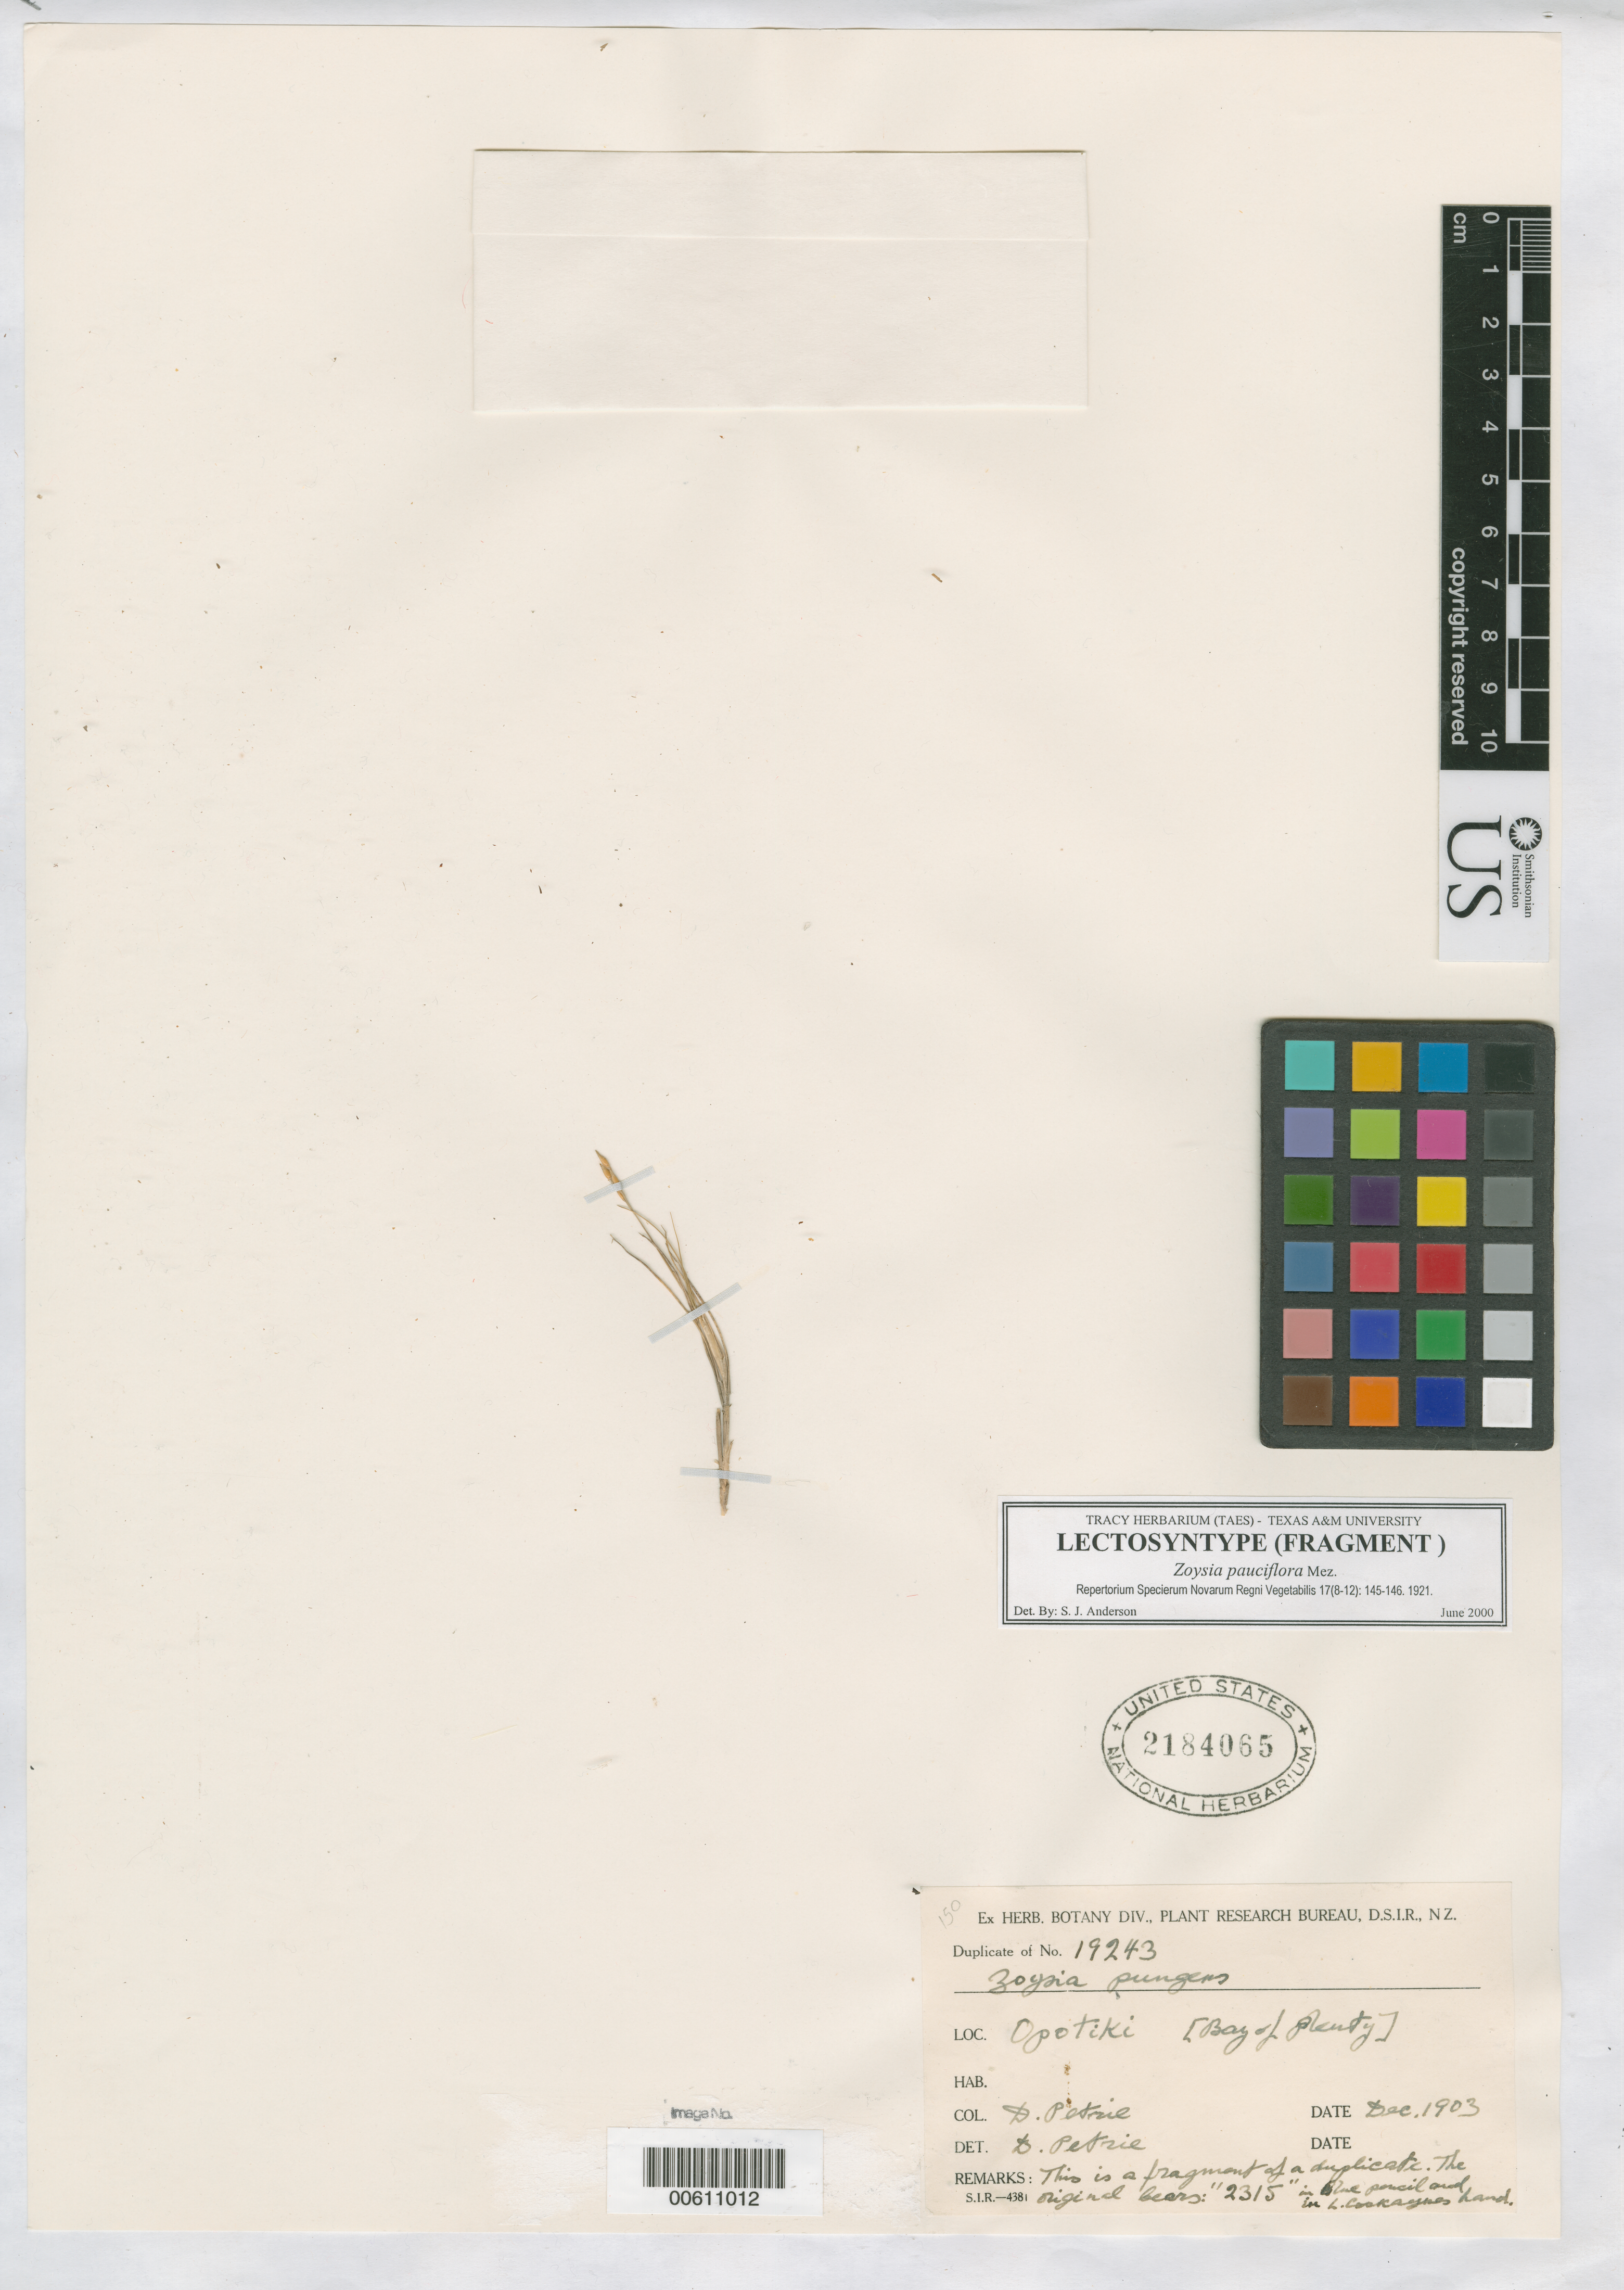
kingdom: Plantae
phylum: Tracheophyta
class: Liliopsida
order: Poales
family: Poaceae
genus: Zoysia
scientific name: Zoysia pauciflora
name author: Mez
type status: Syntype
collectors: D. Petrie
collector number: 19243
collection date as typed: Dec 1903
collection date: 1903-12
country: New Zealand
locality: Bay of Plenty, Opotiki.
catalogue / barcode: US 2184065